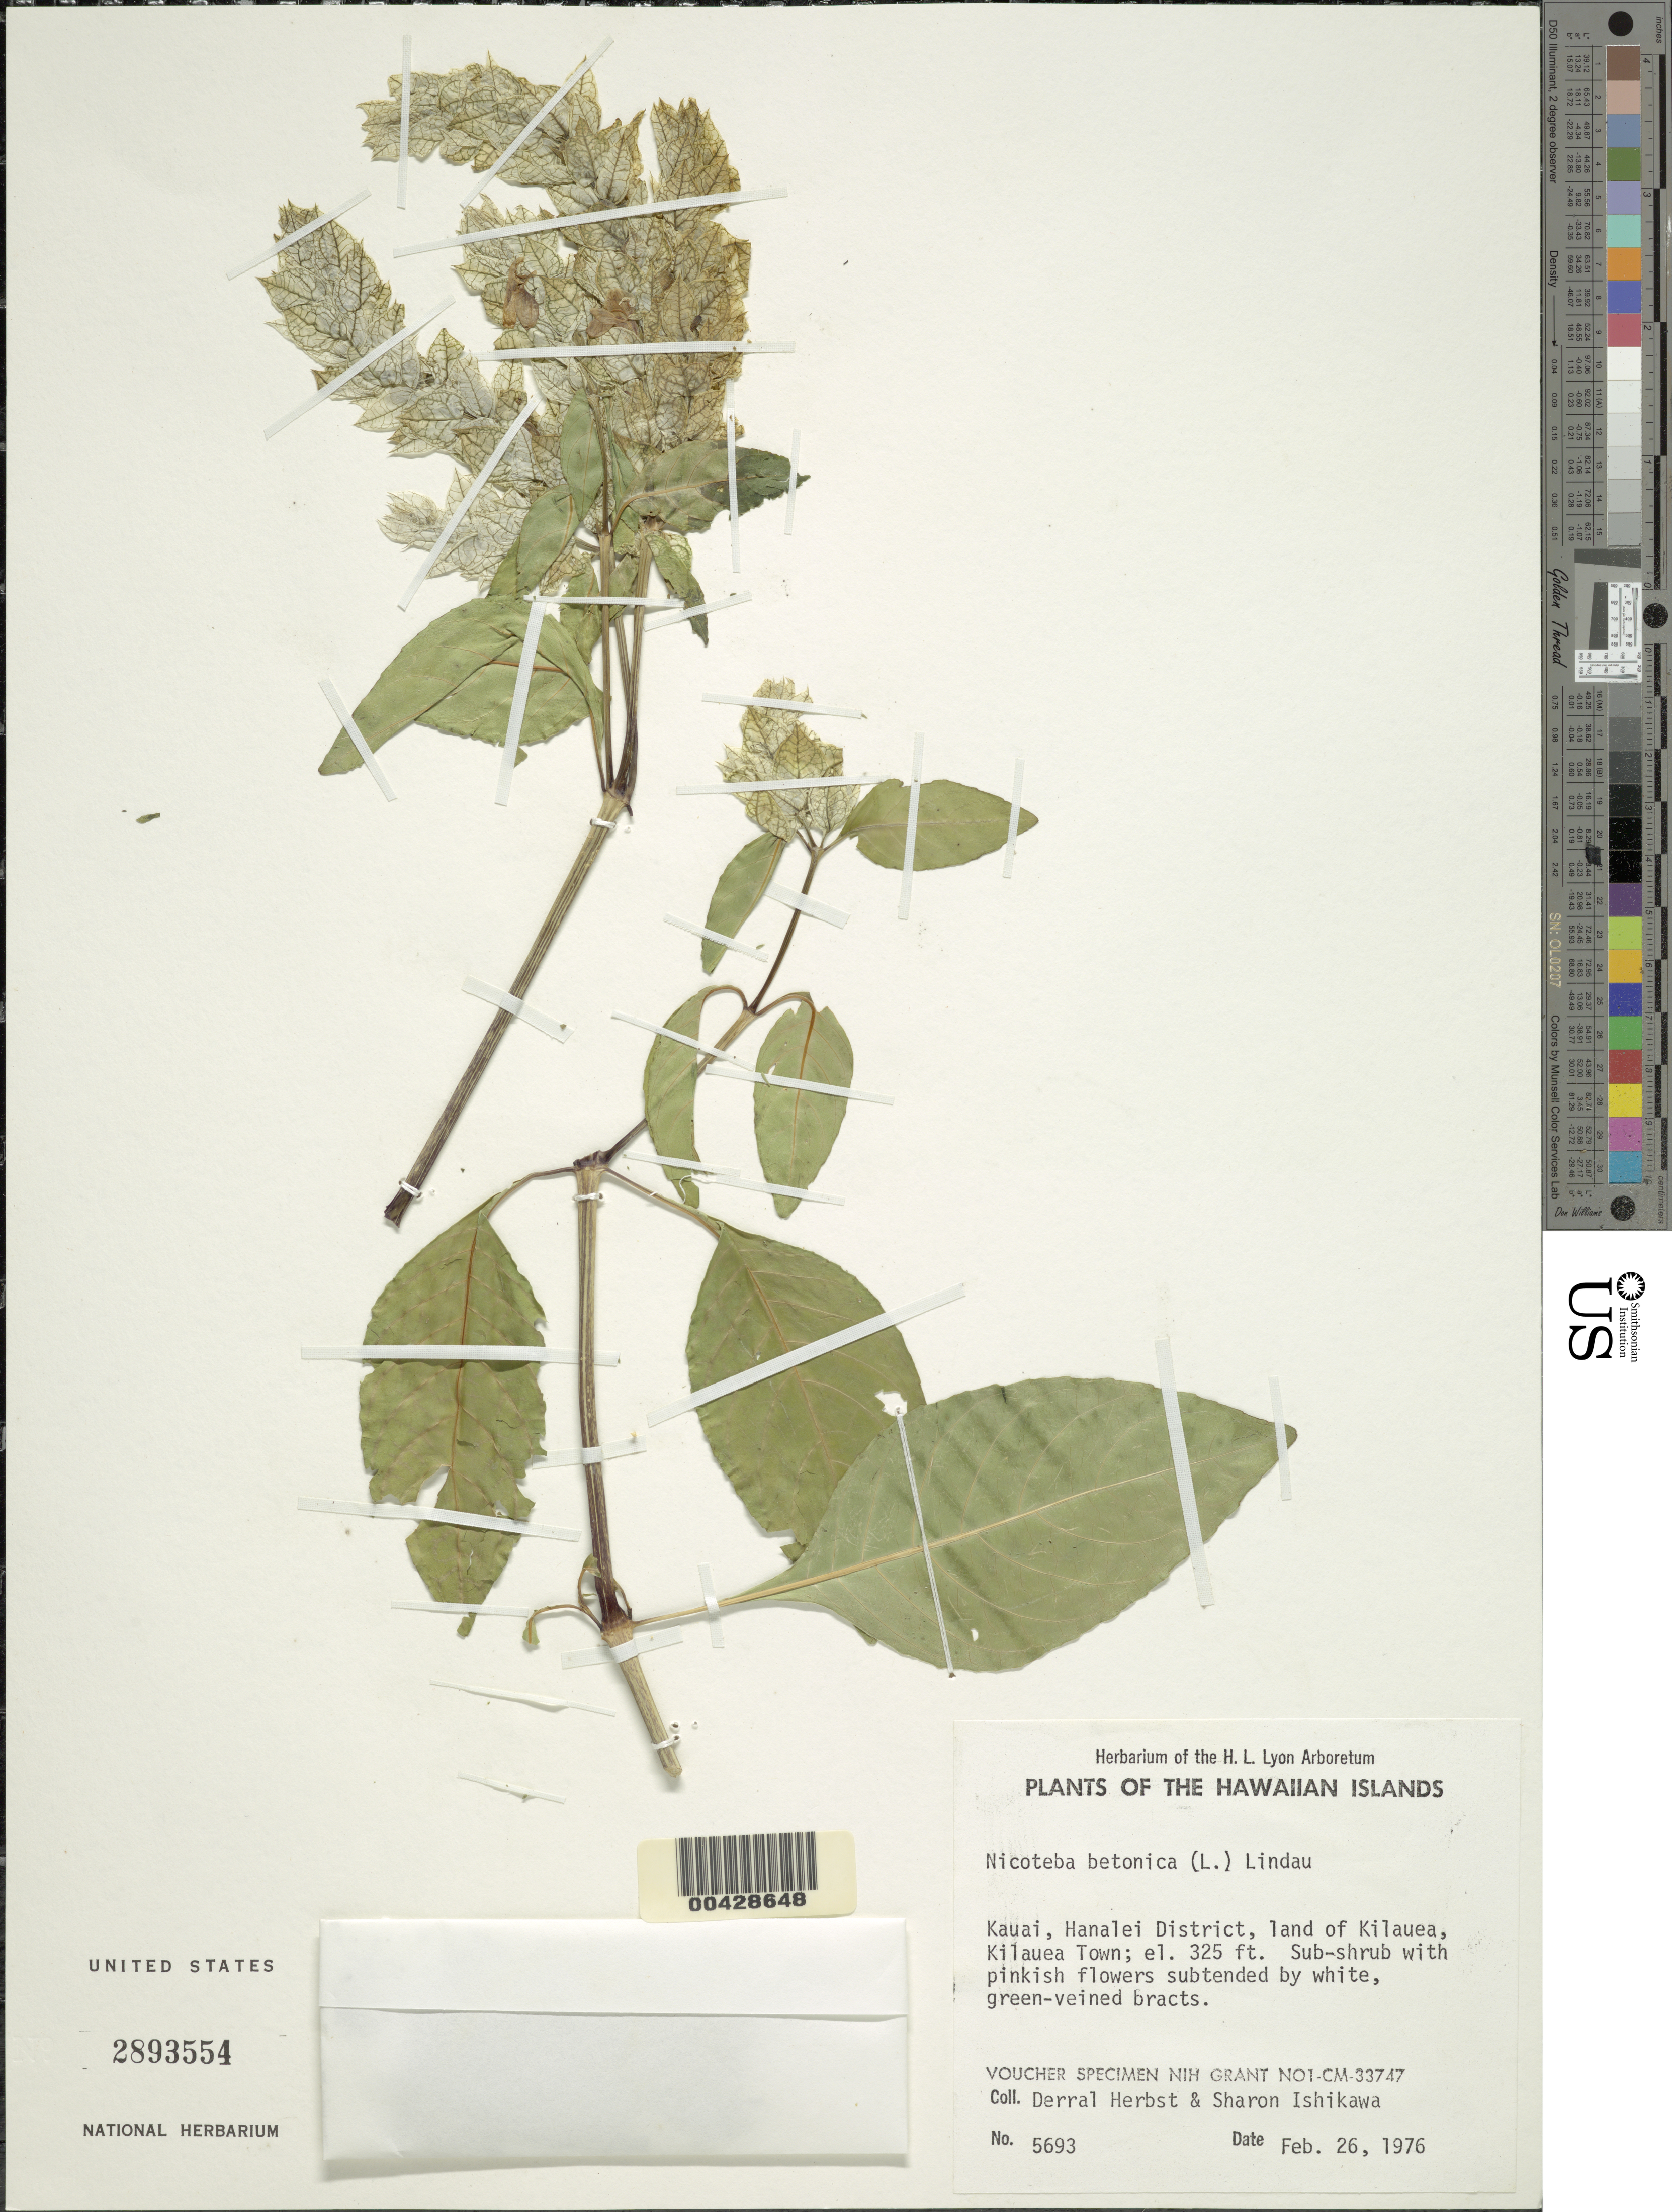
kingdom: Plantae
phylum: Tracheophyta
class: Magnoliopsida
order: Lamiales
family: Acanthaceae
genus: Justicia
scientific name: Justicia betonica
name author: L.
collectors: D. R. Herbst & S. Ishikawa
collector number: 5693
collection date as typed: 26 Feb 1976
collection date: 1976-02-26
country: United States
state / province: Hawaii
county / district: Kauai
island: Kaua'i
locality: Hanalei District, Kilauea Town, Land of Kilauea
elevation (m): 1066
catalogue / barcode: US 2893554